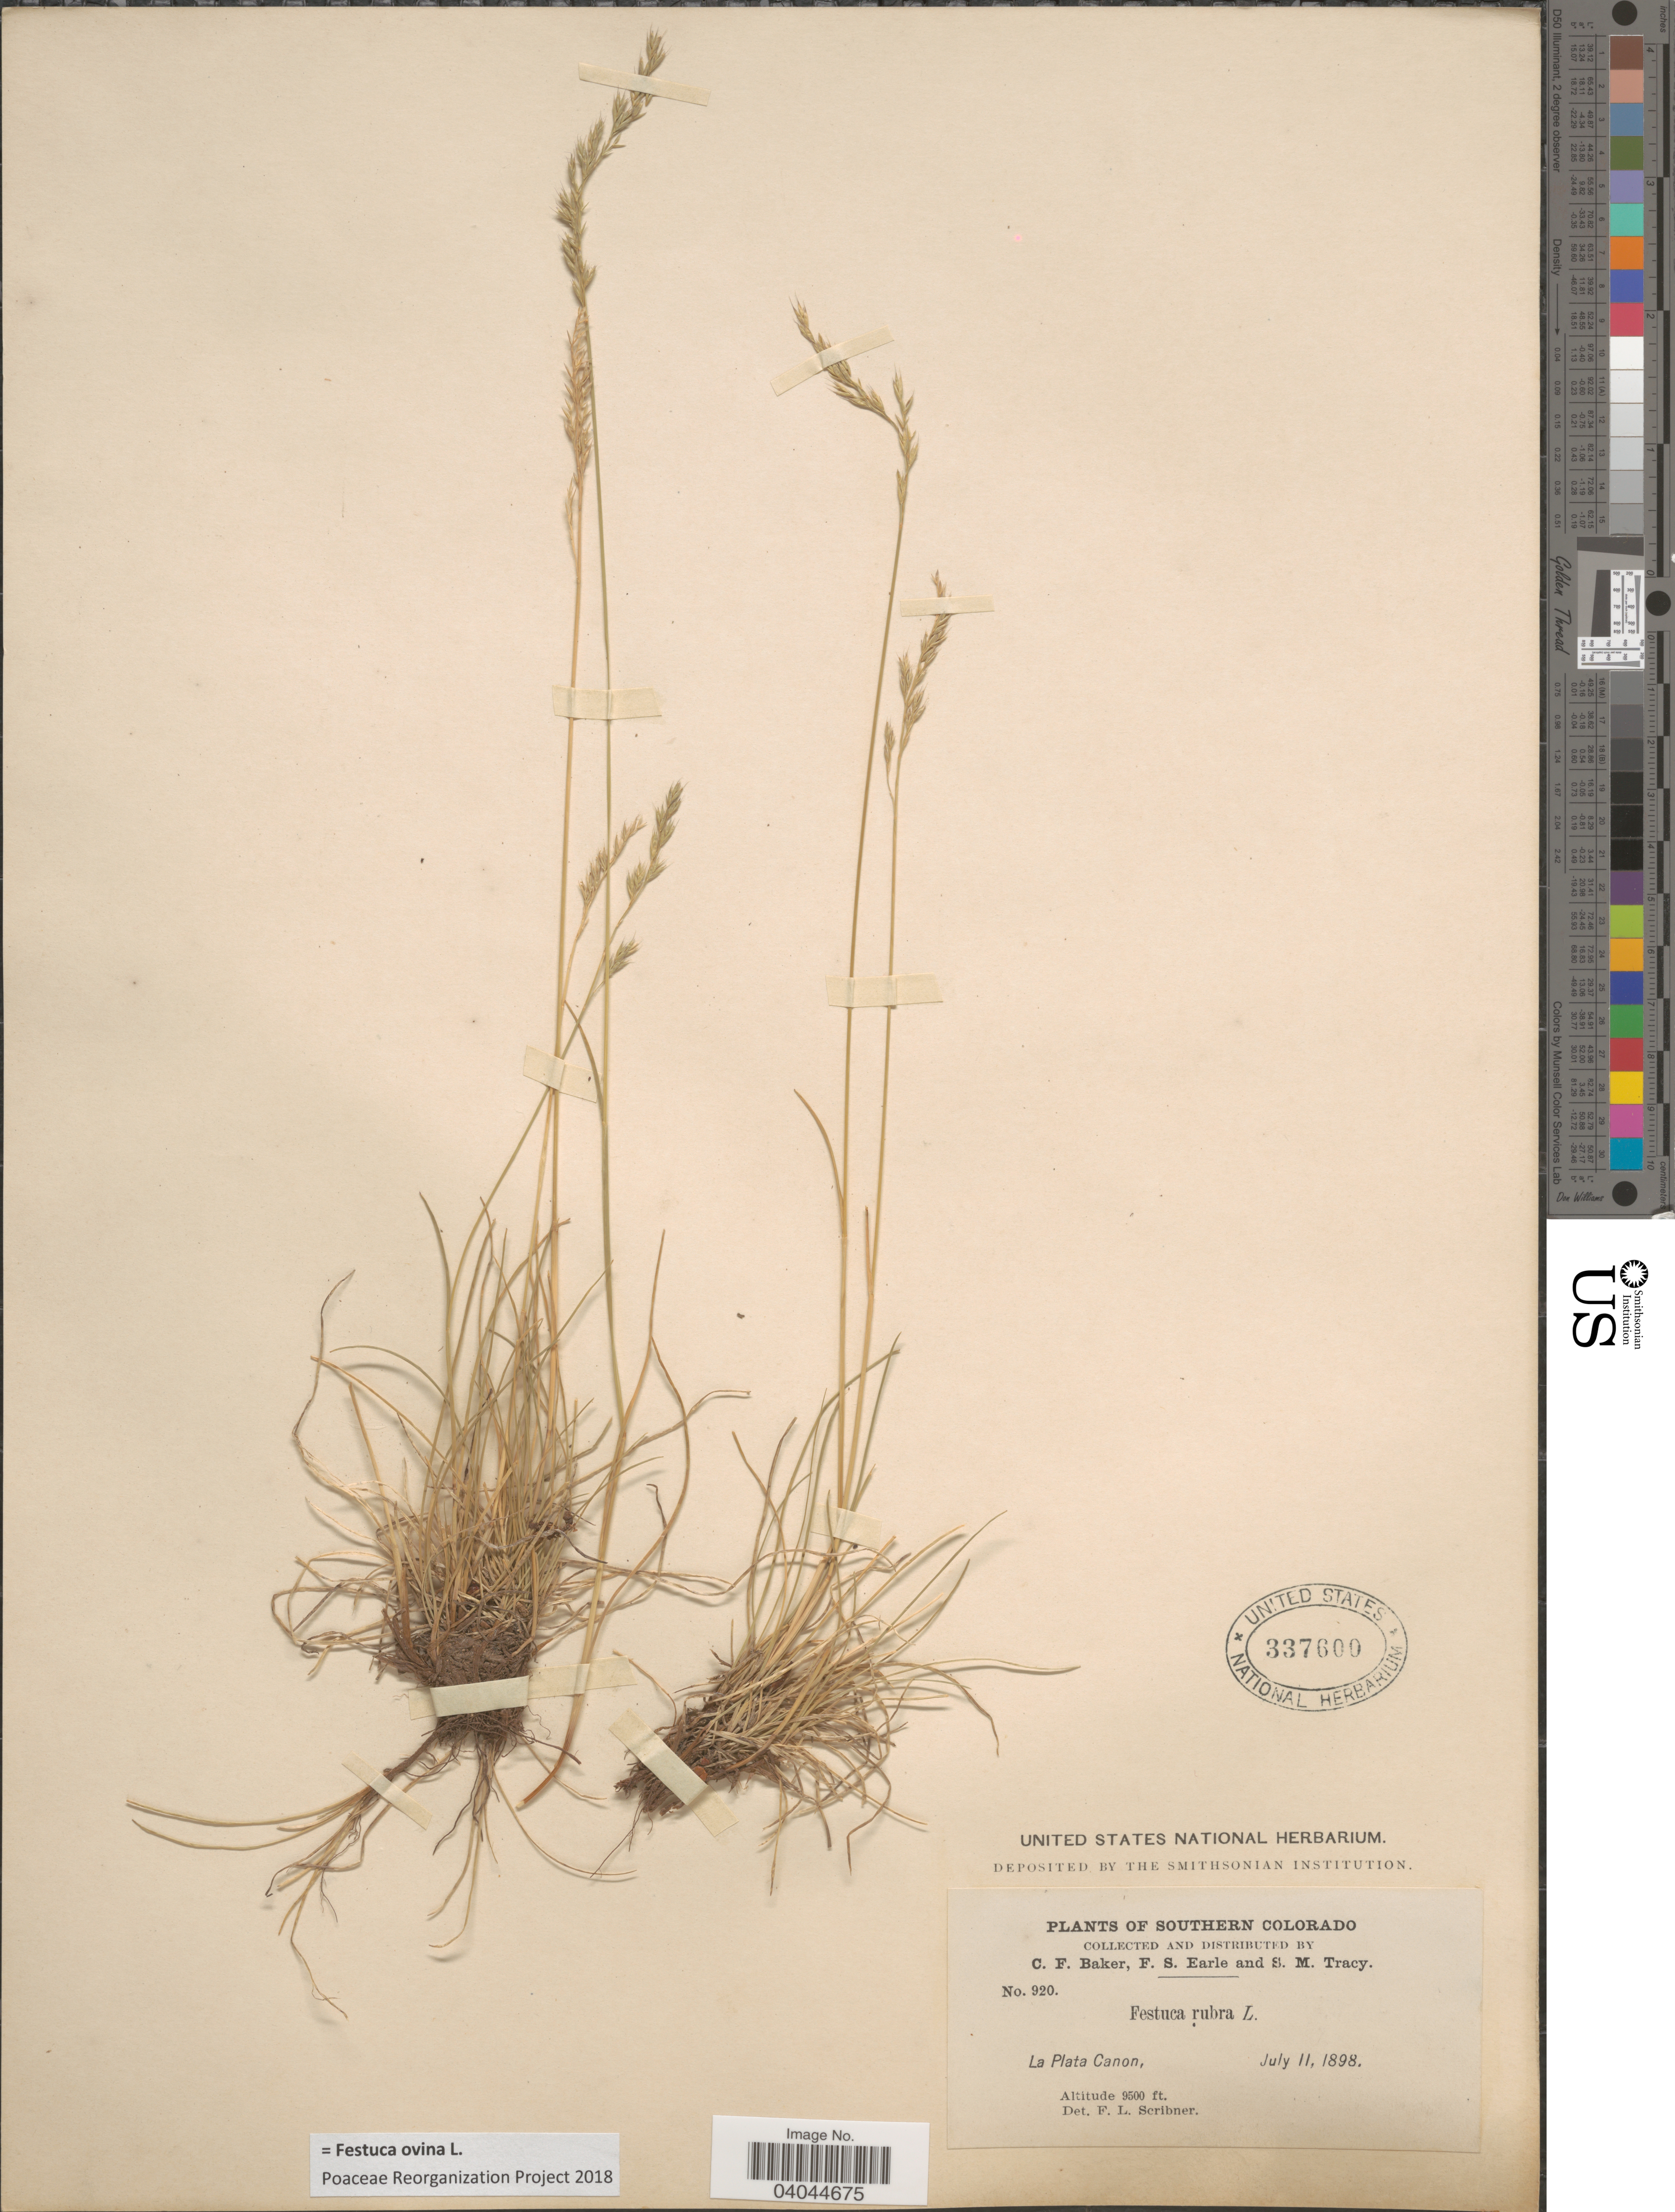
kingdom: Plantae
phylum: Tracheophyta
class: Liliopsida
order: Poales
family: Poaceae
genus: Festuca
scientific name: Festuca ovina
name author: L.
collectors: C. F. Baker, F. S. Earle & S. M. Tracy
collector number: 920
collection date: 1898-07-11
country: United States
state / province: Colorado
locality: Southern Colorado. La Plata Canon.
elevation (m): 2896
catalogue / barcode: US 337600